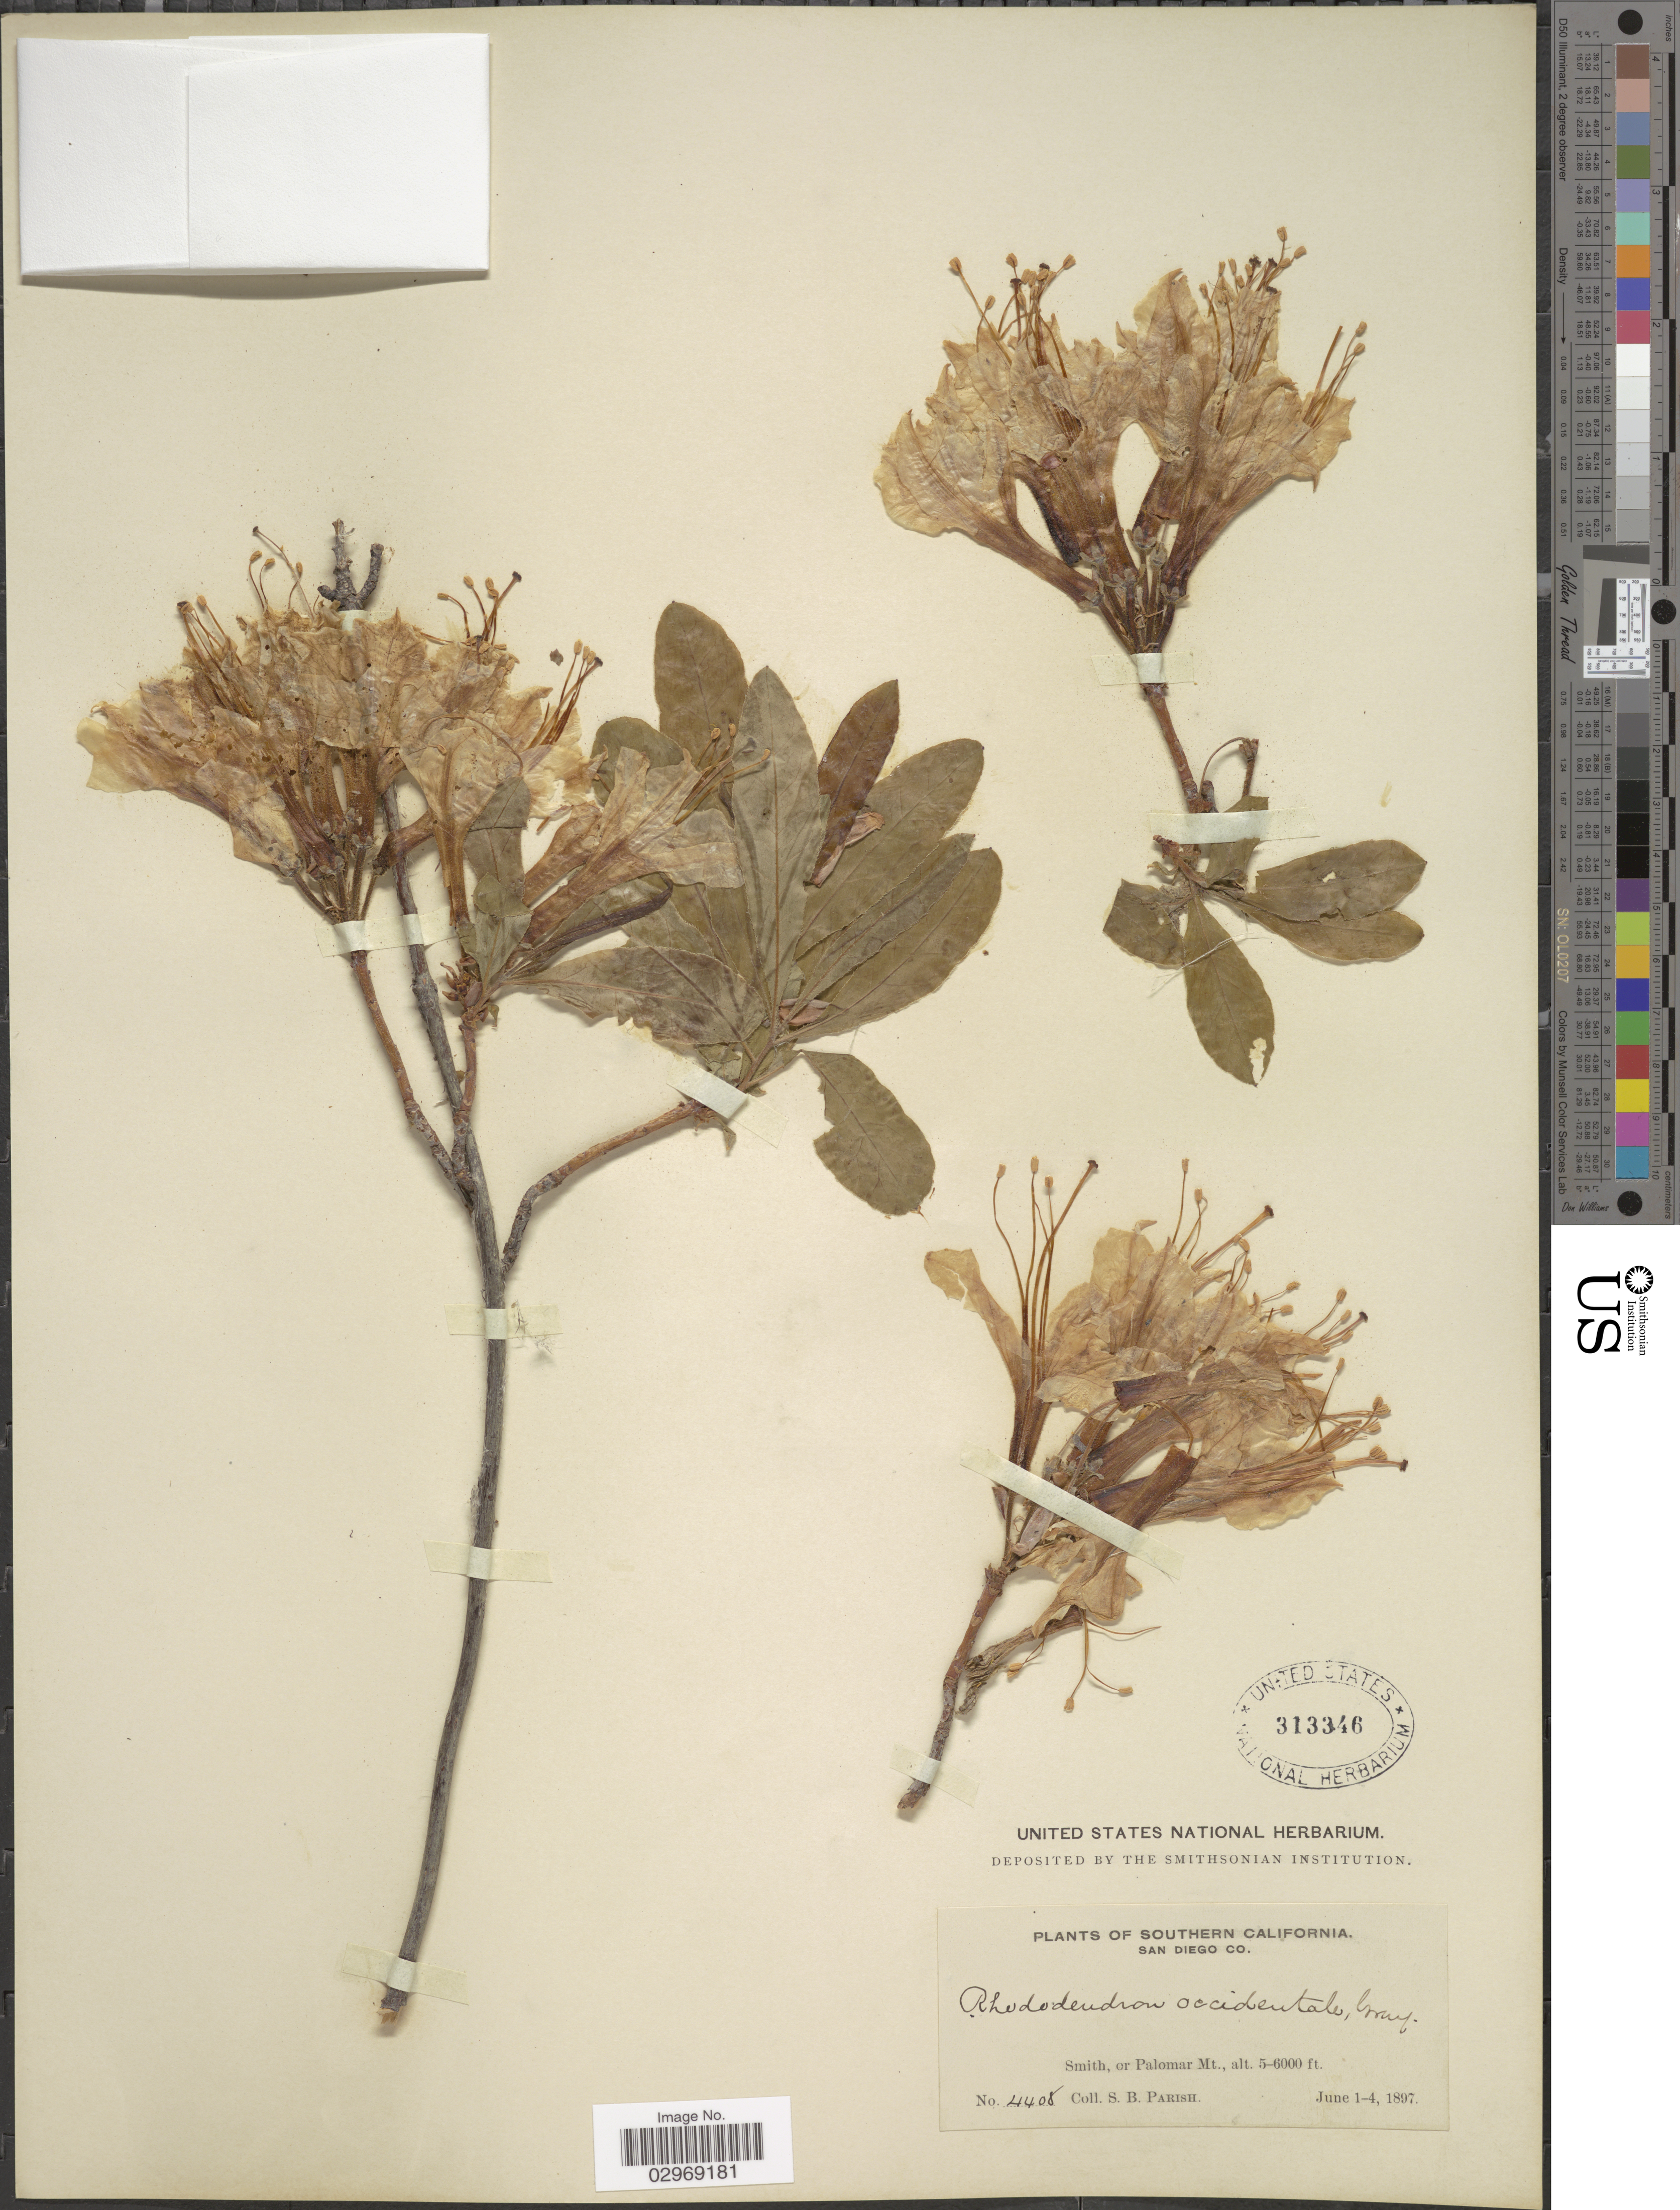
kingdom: Plantae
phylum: Tracheophyta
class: Magnoliopsida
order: Ericales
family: Ericaceae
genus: Rhododendron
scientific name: Rhododendron occidentale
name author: (Torr. & A. Gray) A. Gray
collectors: S. B. Parish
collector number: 4408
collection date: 1897-06-01/1897-06-04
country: United States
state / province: California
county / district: San Diego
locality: San Diego Co. Smith, or Palomar Mt. Southern California.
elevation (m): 1524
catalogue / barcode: US 313346